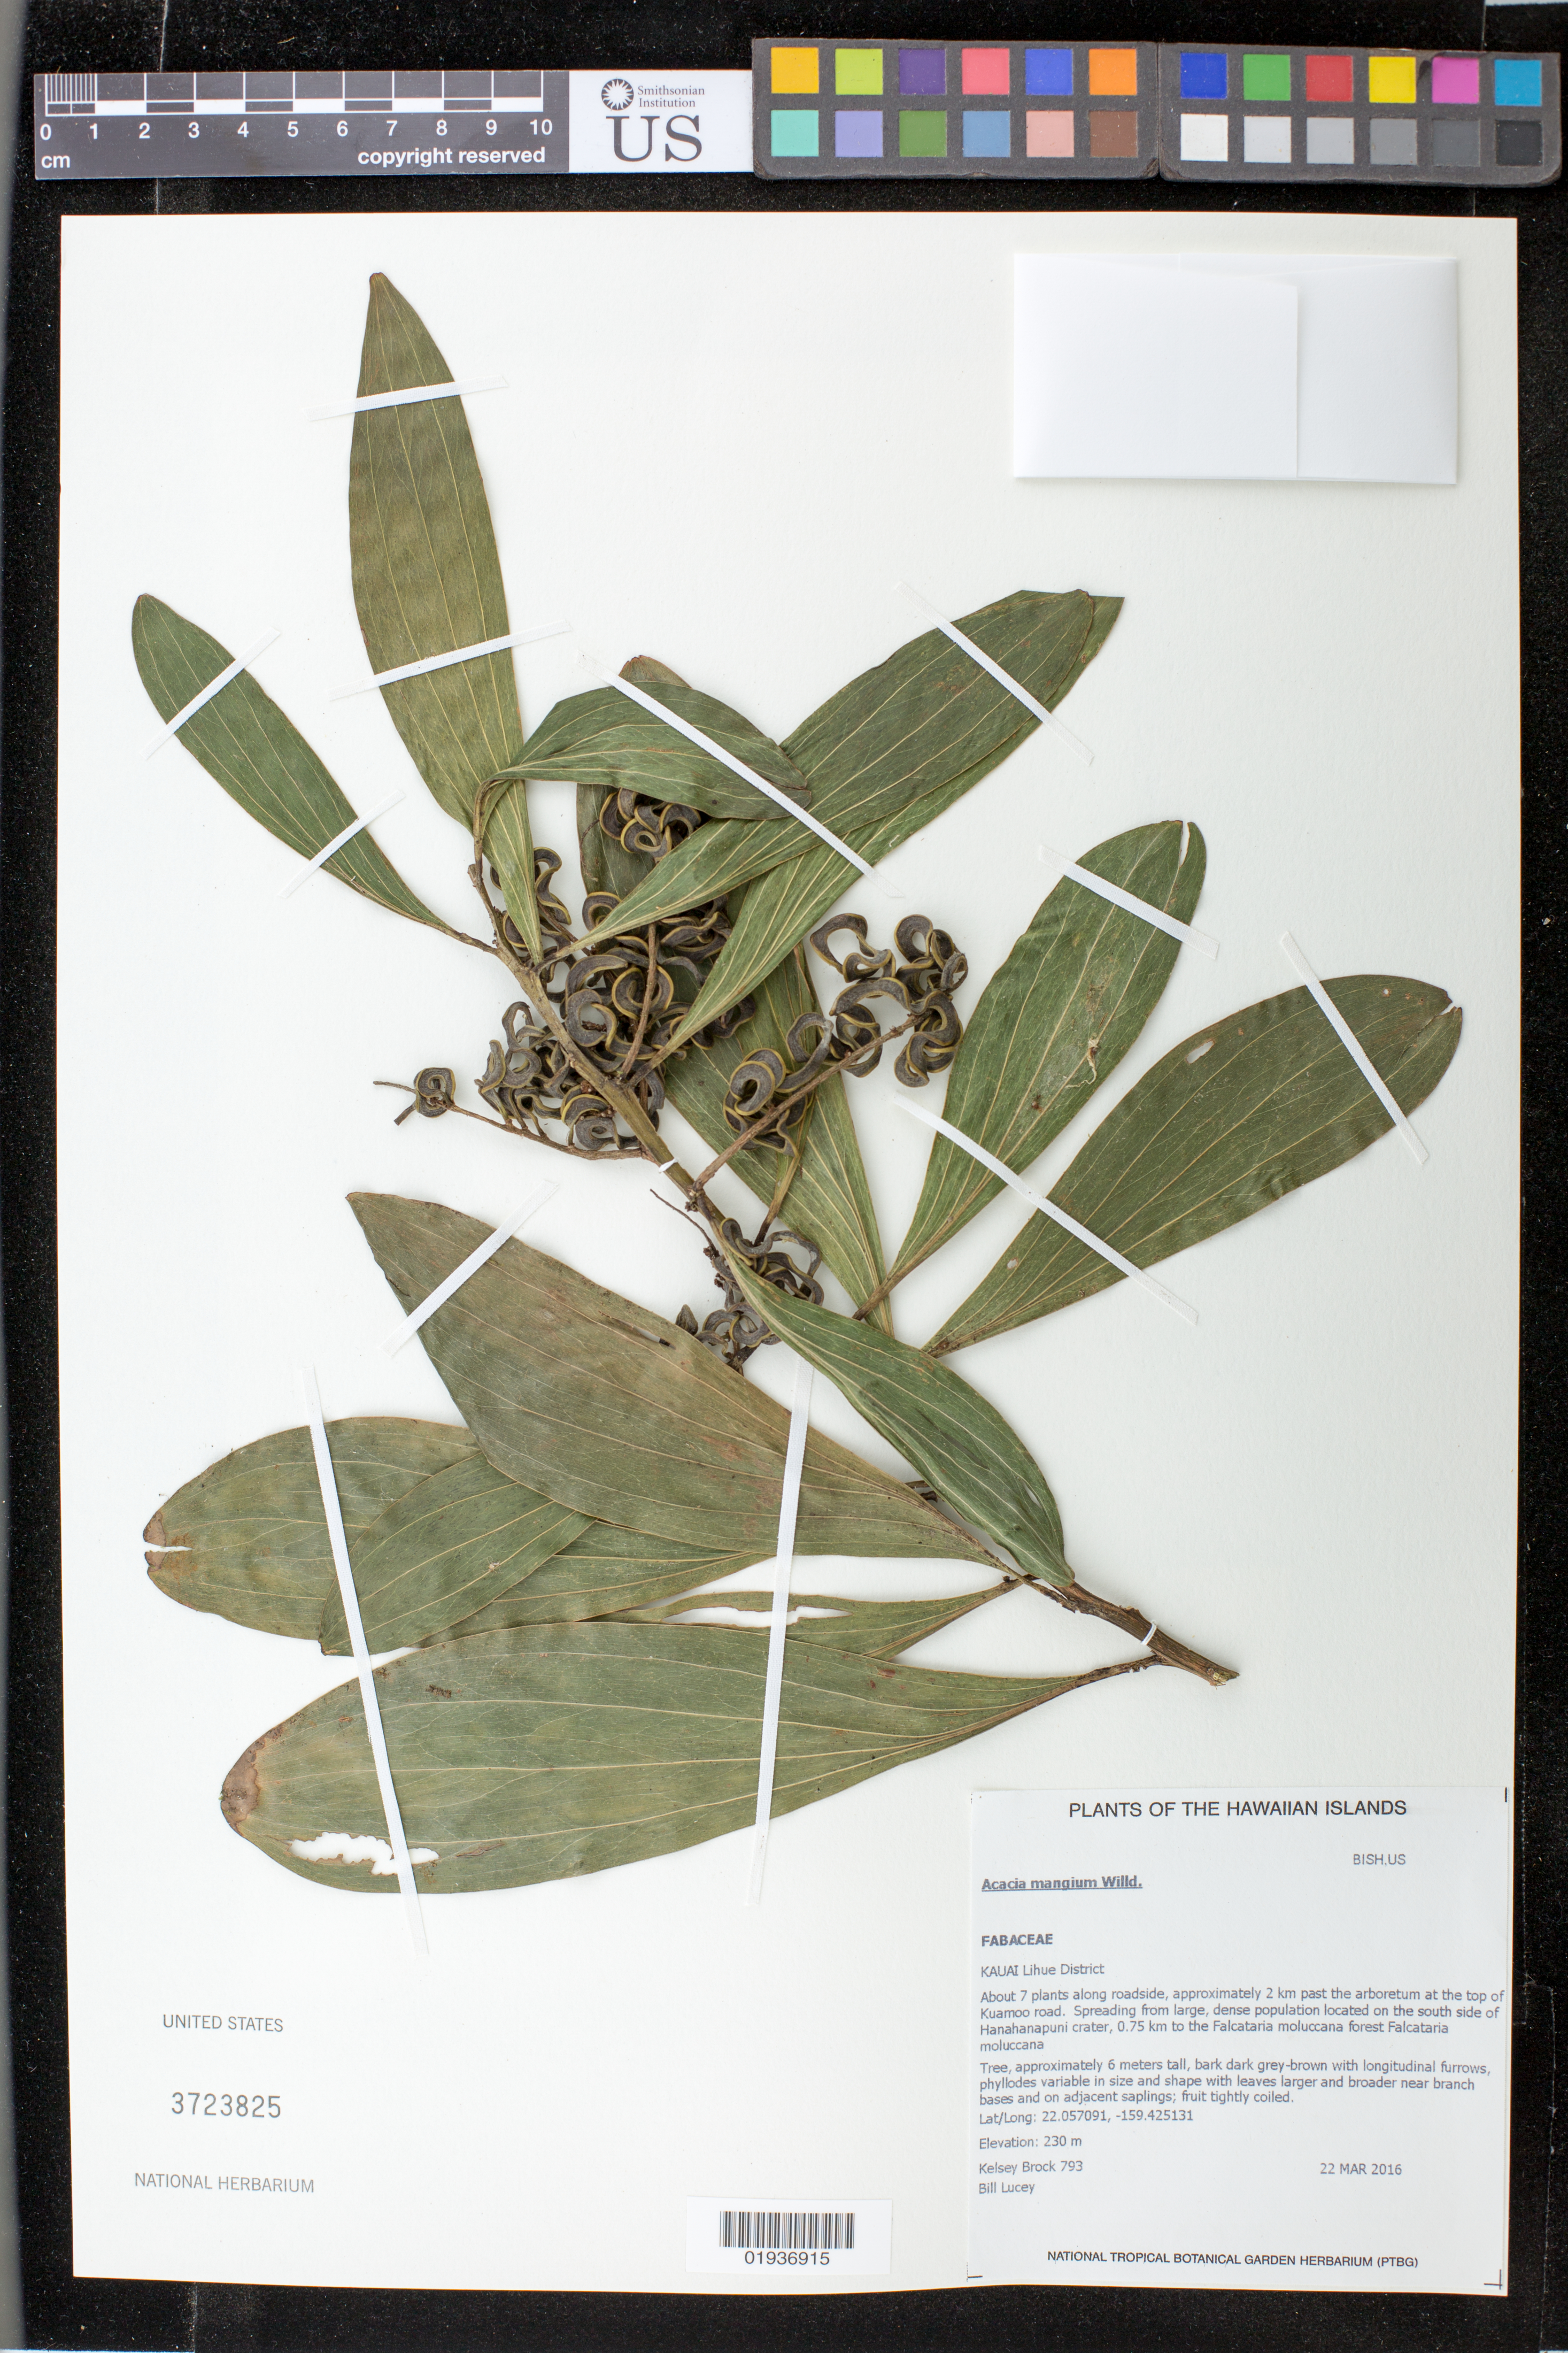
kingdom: Plantae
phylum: Tracheophyta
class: Magnoliopsida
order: Fabales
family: Fabaceae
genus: Acacia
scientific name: Acacia mangium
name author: Willd.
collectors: K. Brock & B. Lucey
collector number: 793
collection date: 2016-03-22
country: United States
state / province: Hawaii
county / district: Kauai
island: Kaua'i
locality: Lihue District, approximately 2 km past the arboretum at the top of Kuamoo Road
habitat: Roadside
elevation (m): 230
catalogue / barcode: US 3723825